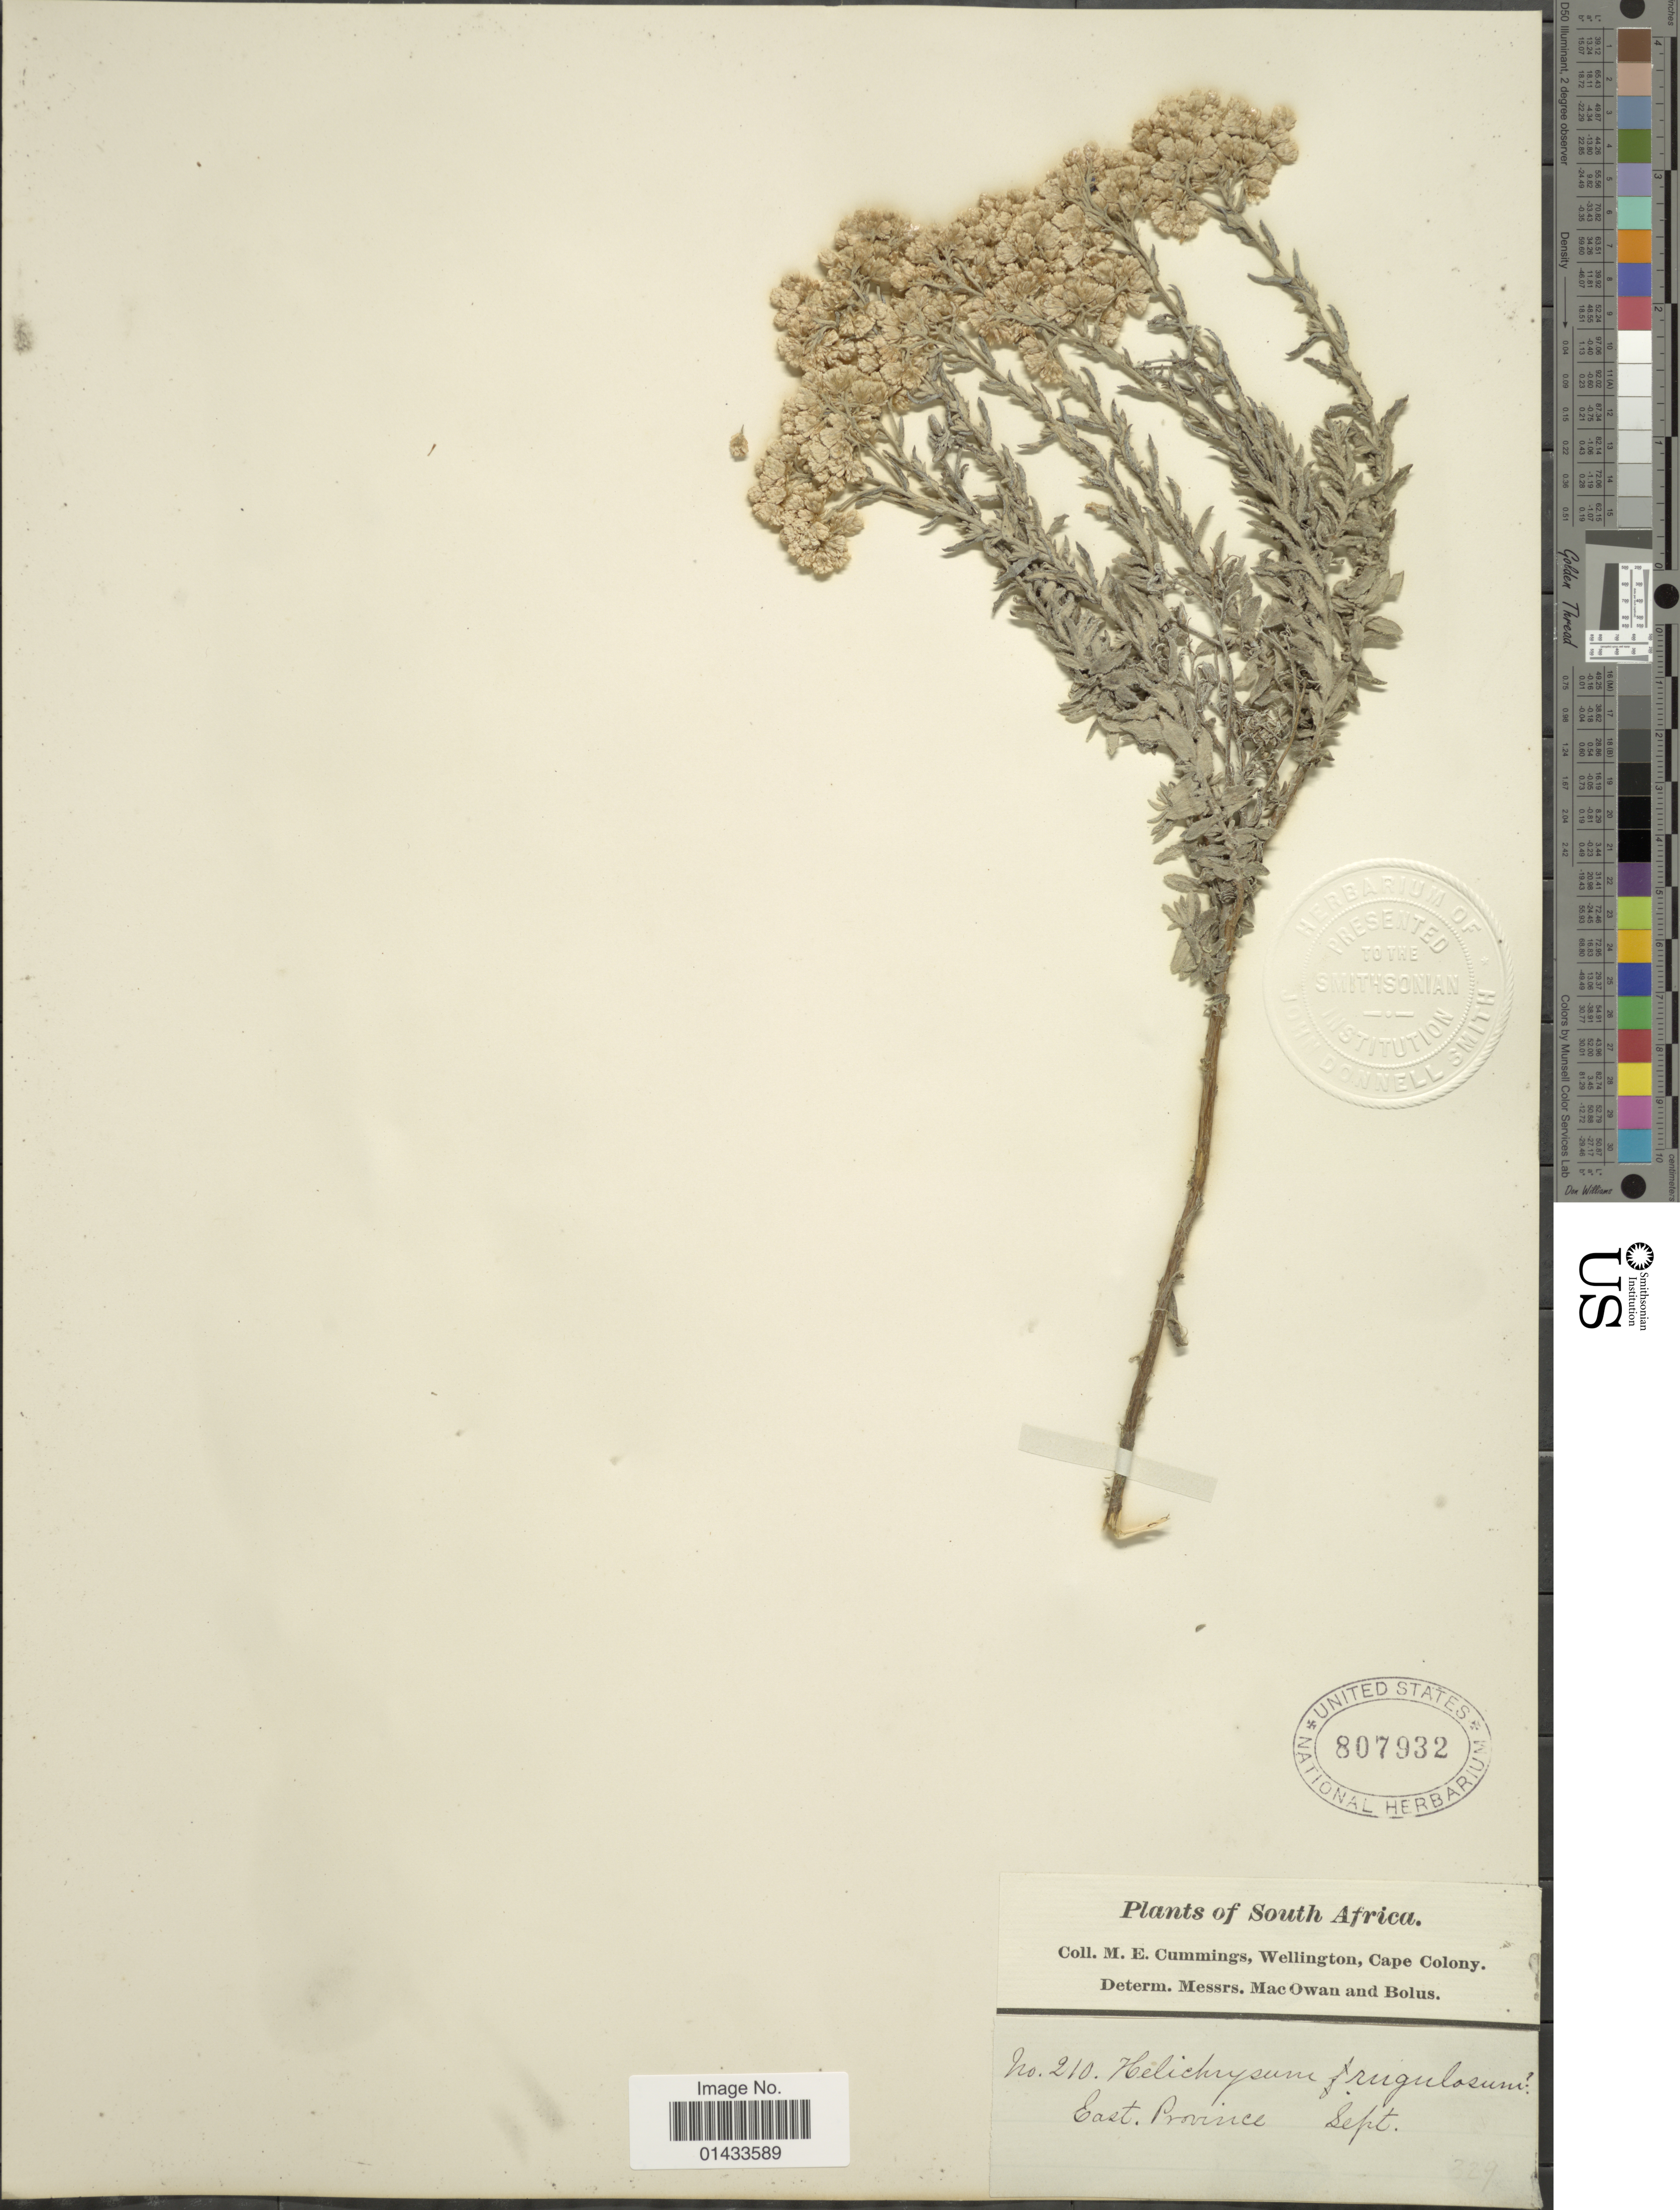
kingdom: Plantae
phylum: Tracheophyta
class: Magnoliopsida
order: Asterales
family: Asteraceae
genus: Helichrysum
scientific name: Helichrysum rugulosum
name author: Less.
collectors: M. E. Cummings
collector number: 210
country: South Africa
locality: East Province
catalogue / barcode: US 807932